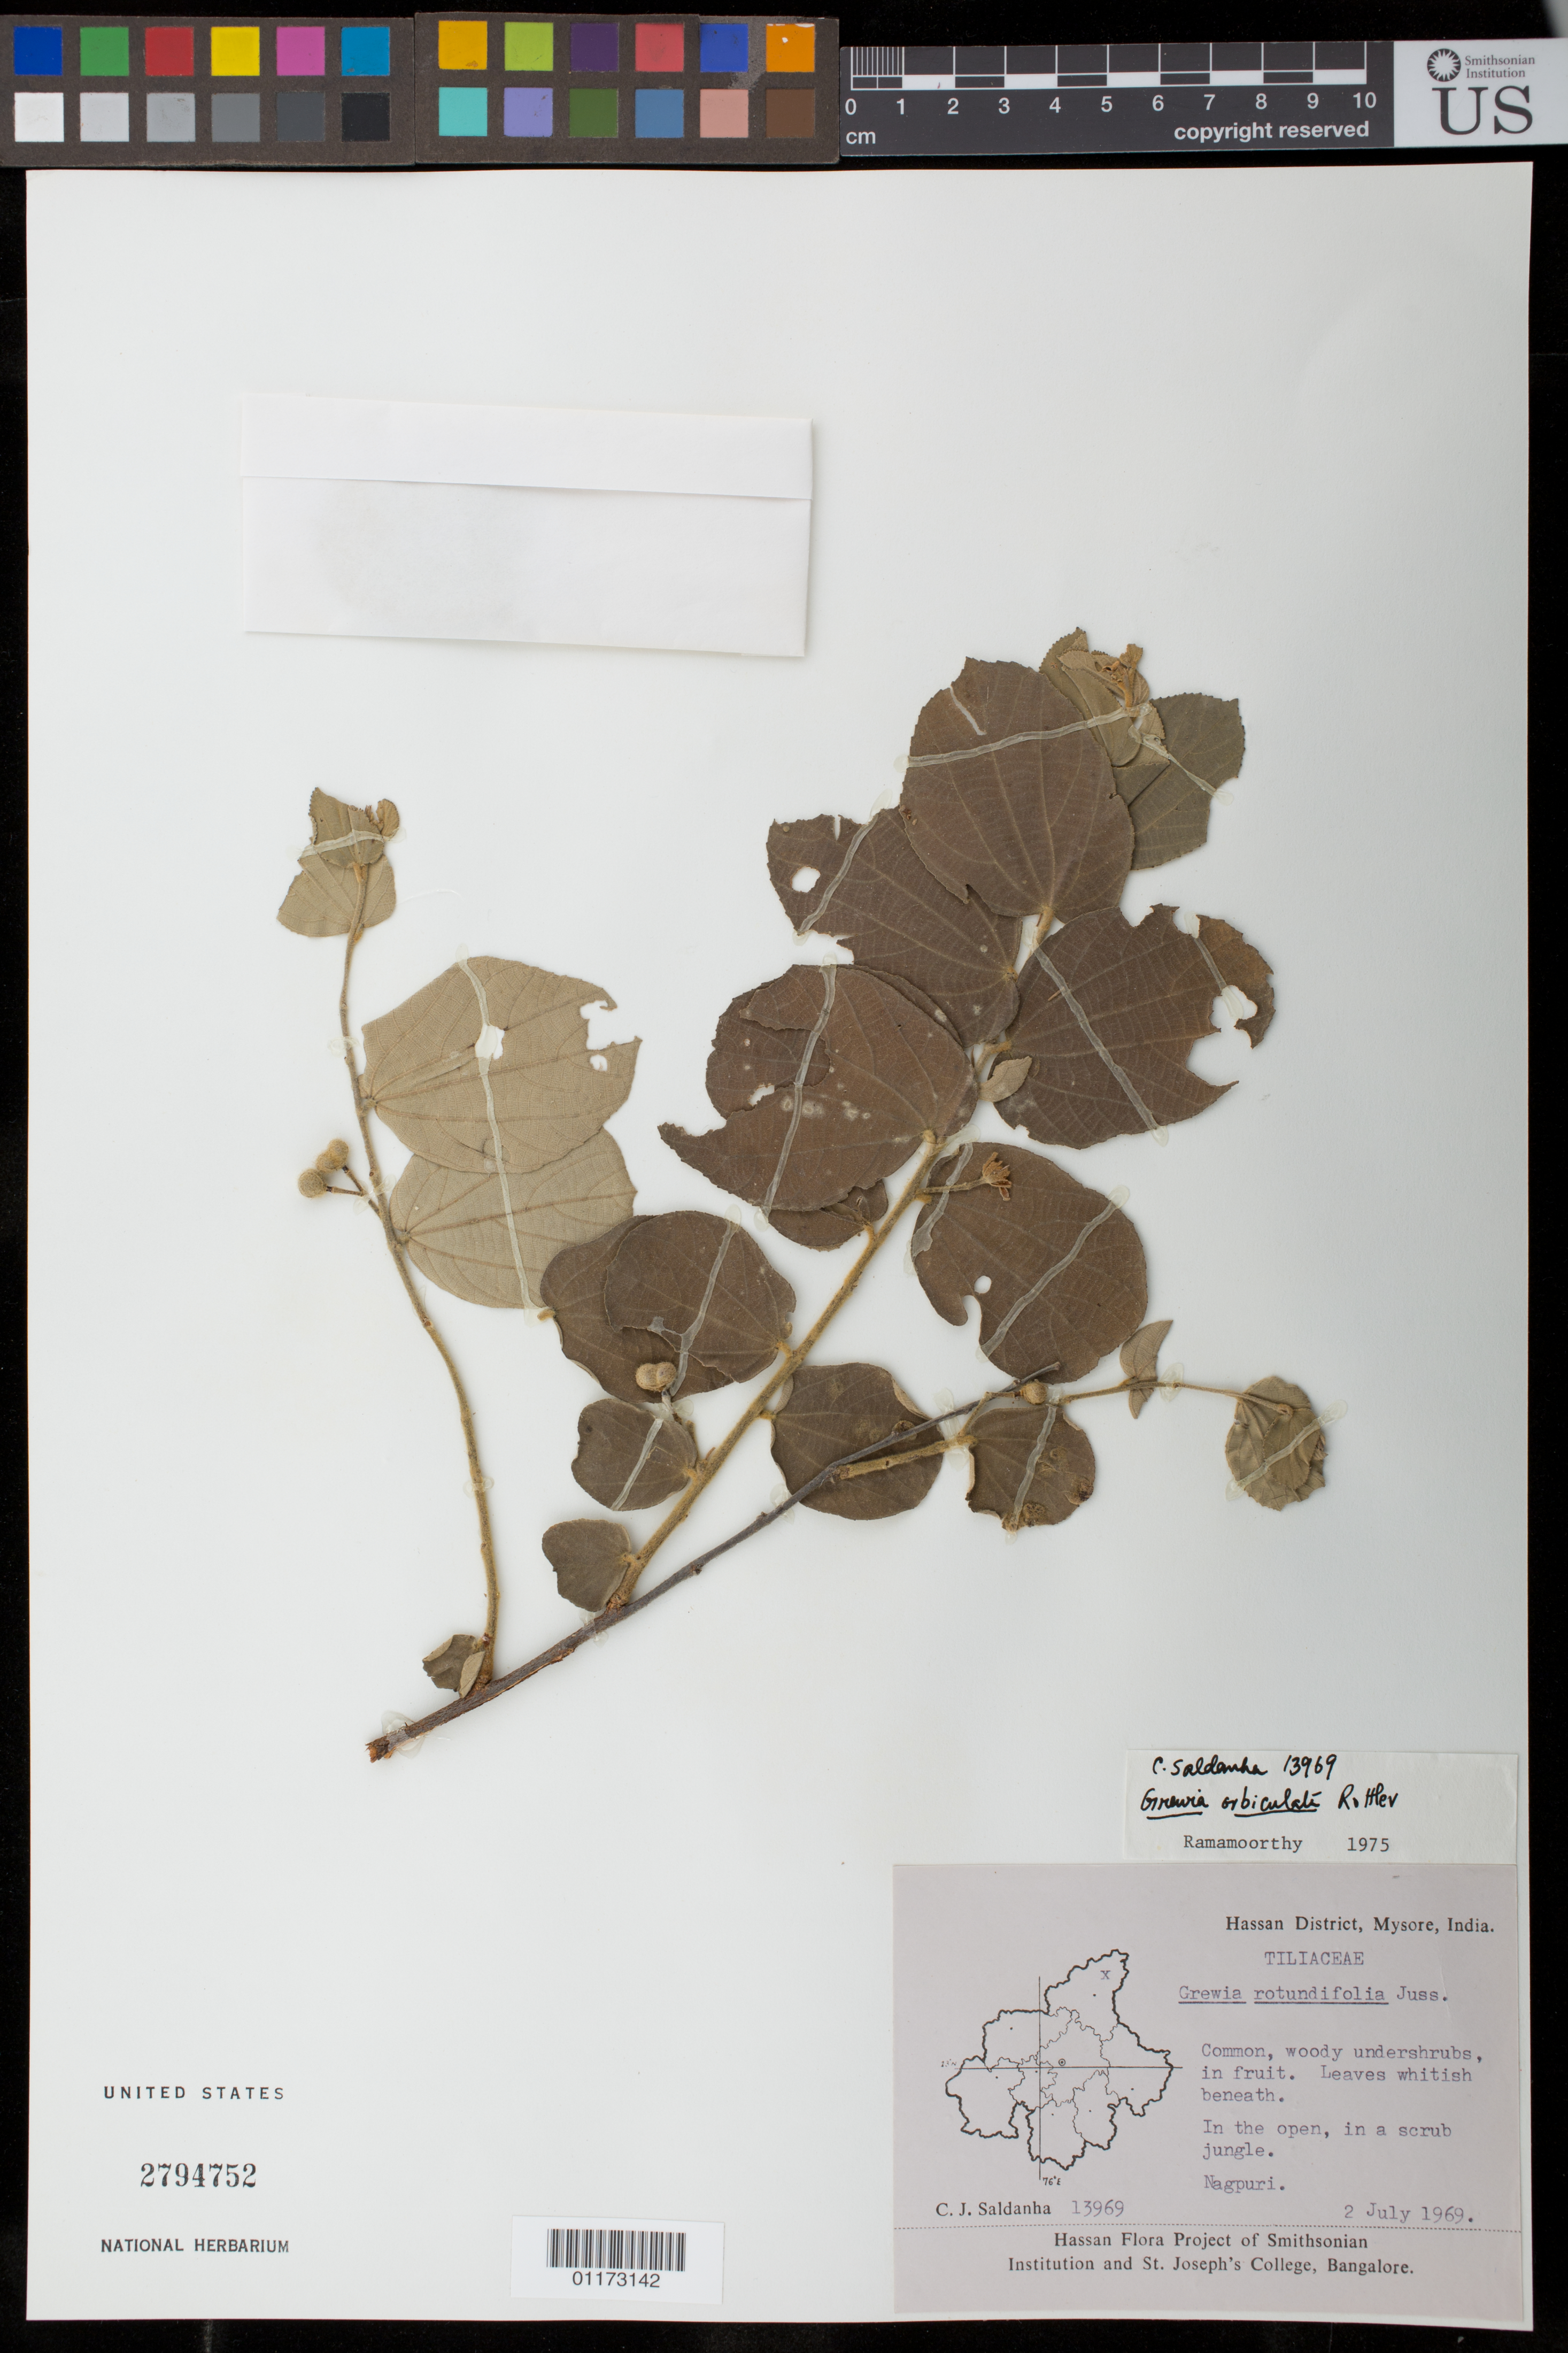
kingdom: Plantae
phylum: Tracheophyta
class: Magnoliopsida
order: Malvales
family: Malvaceae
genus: Grewia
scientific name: Grewia orbiculata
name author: Rottler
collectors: C. J. Saldanha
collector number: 13969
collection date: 1969-07-02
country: India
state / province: Karnataka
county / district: Mysore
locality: Nagpuri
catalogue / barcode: US 2794752